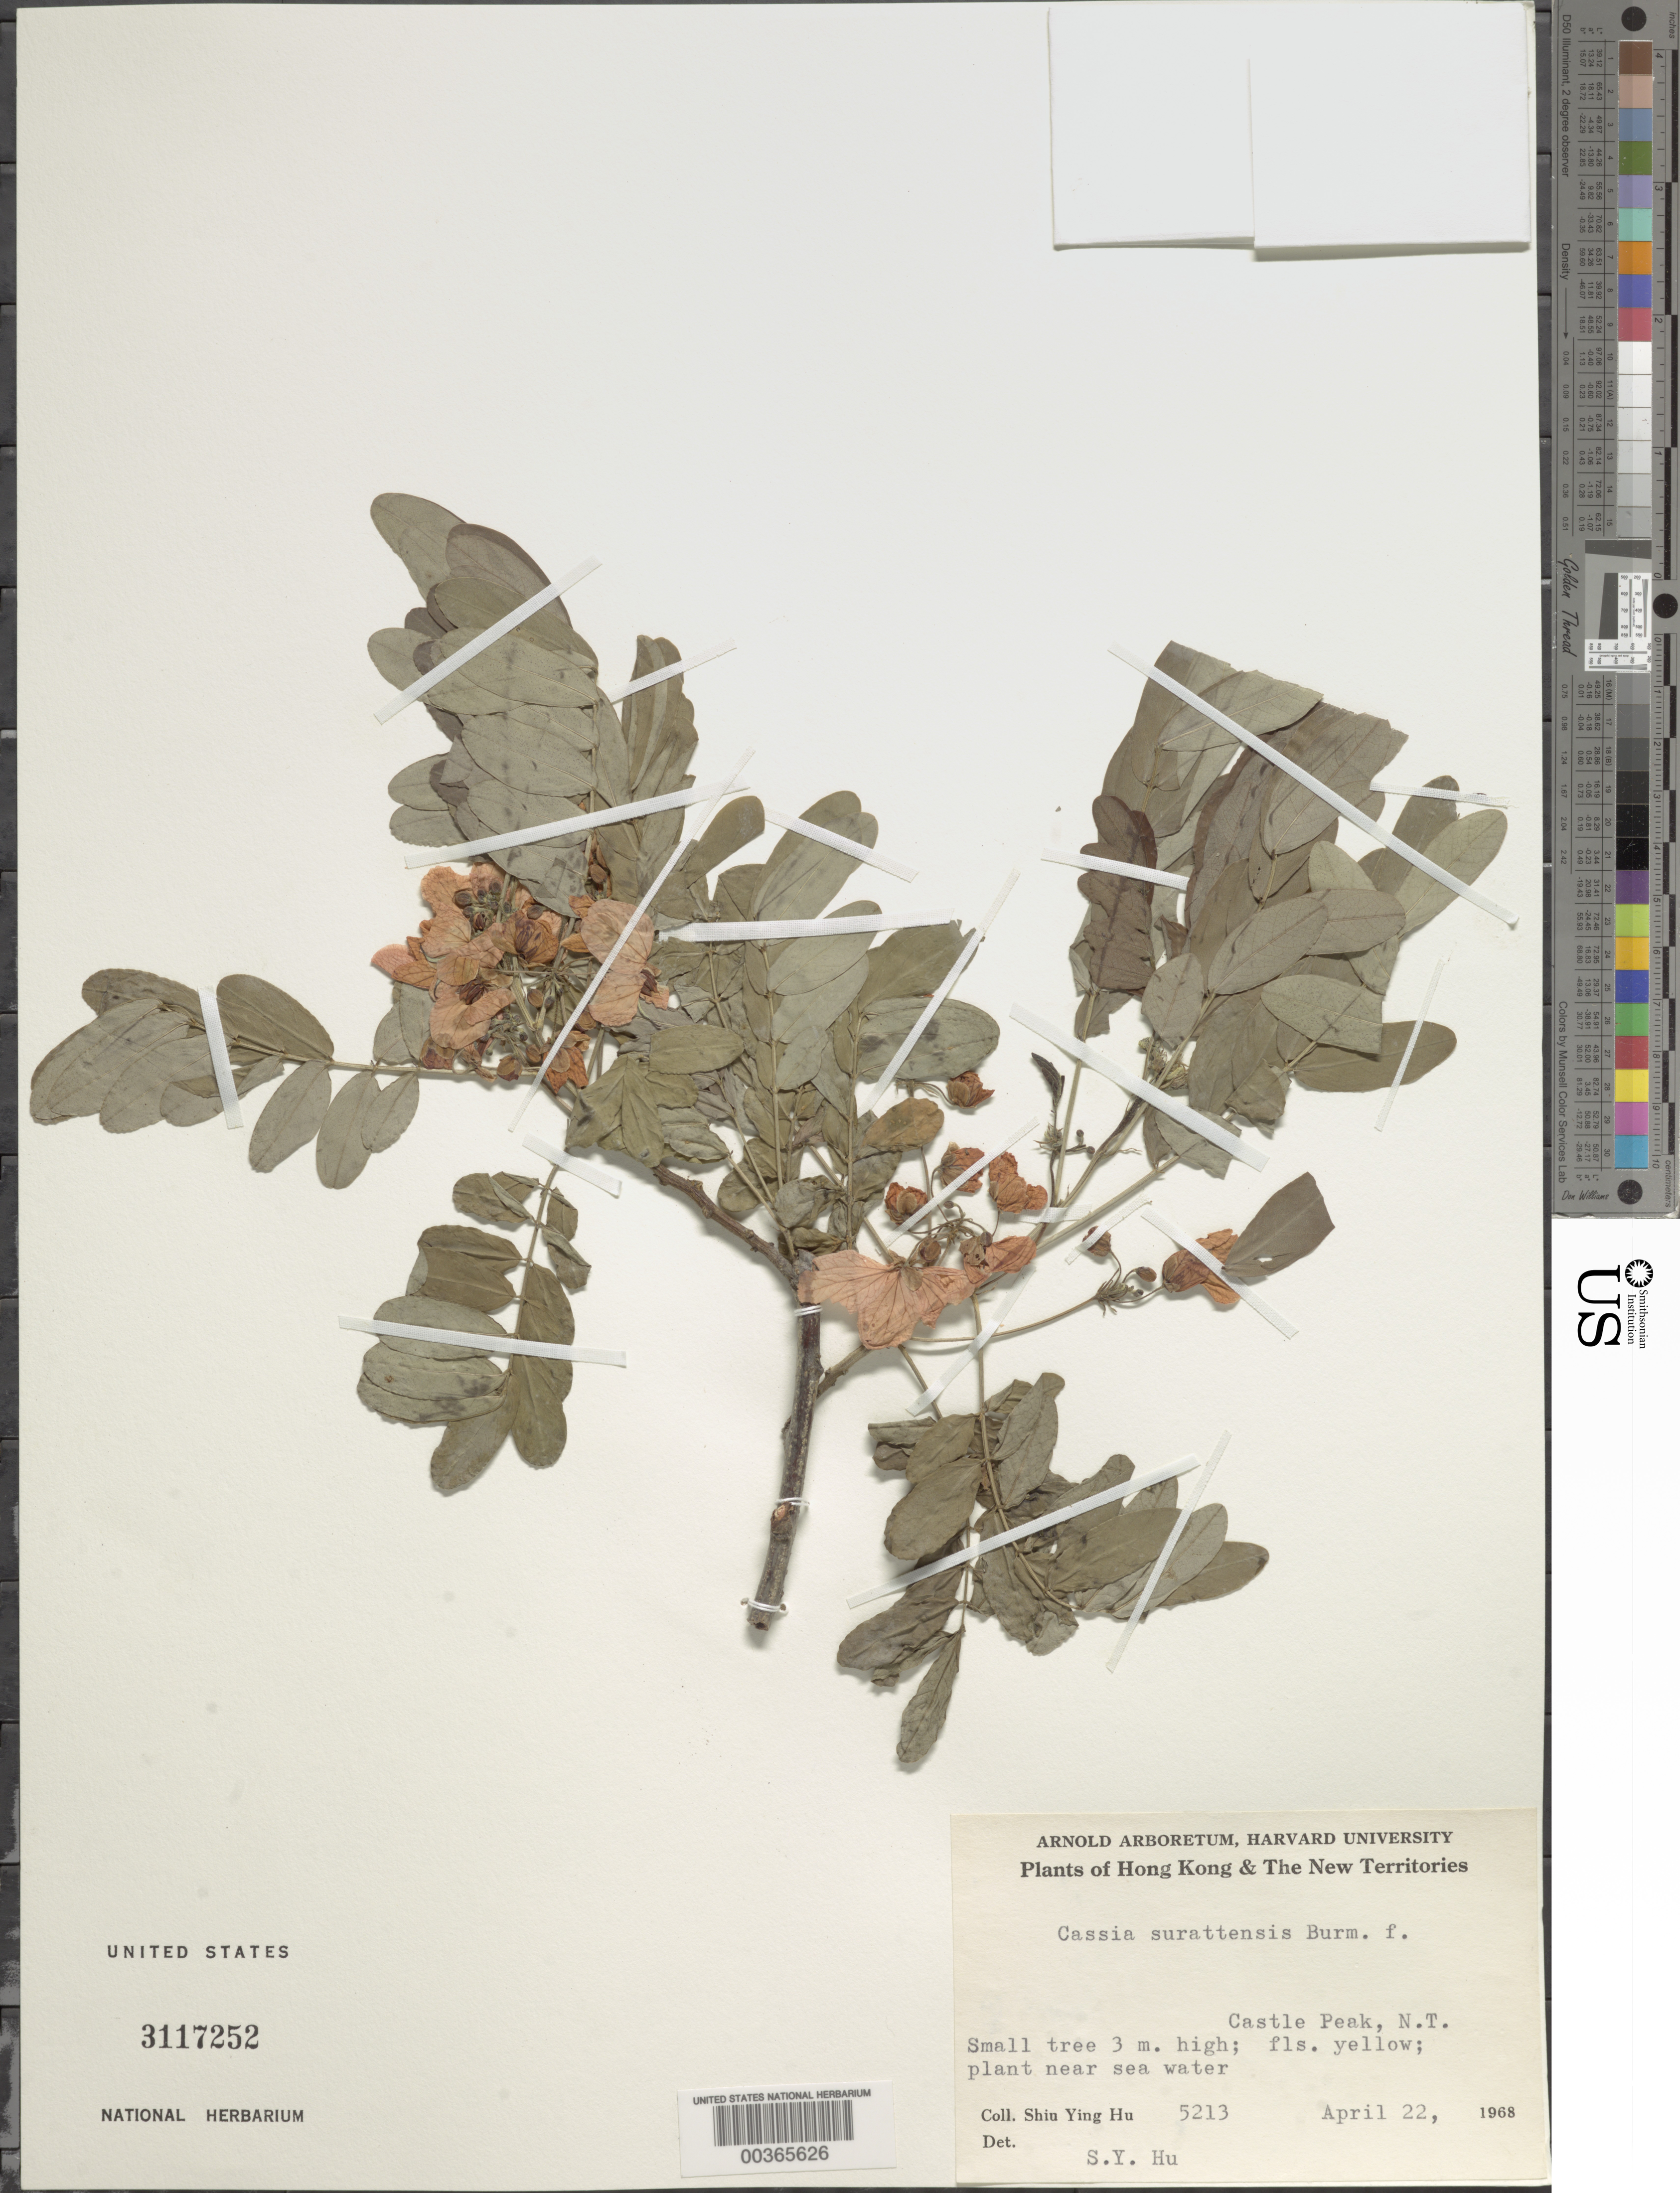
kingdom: Plantae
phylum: Tracheophyta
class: Magnoliopsida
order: Fabales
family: Fabaceae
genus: Senna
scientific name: Senna surattensis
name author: (Burm. f.) H.S. Irwin & Barneby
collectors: S. Y. Hu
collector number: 5213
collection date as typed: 22 Apr 1968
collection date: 1968-04-22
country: China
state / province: Hong Kong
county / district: New Territories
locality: Castle peak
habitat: Near sea water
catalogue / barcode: US 3117252